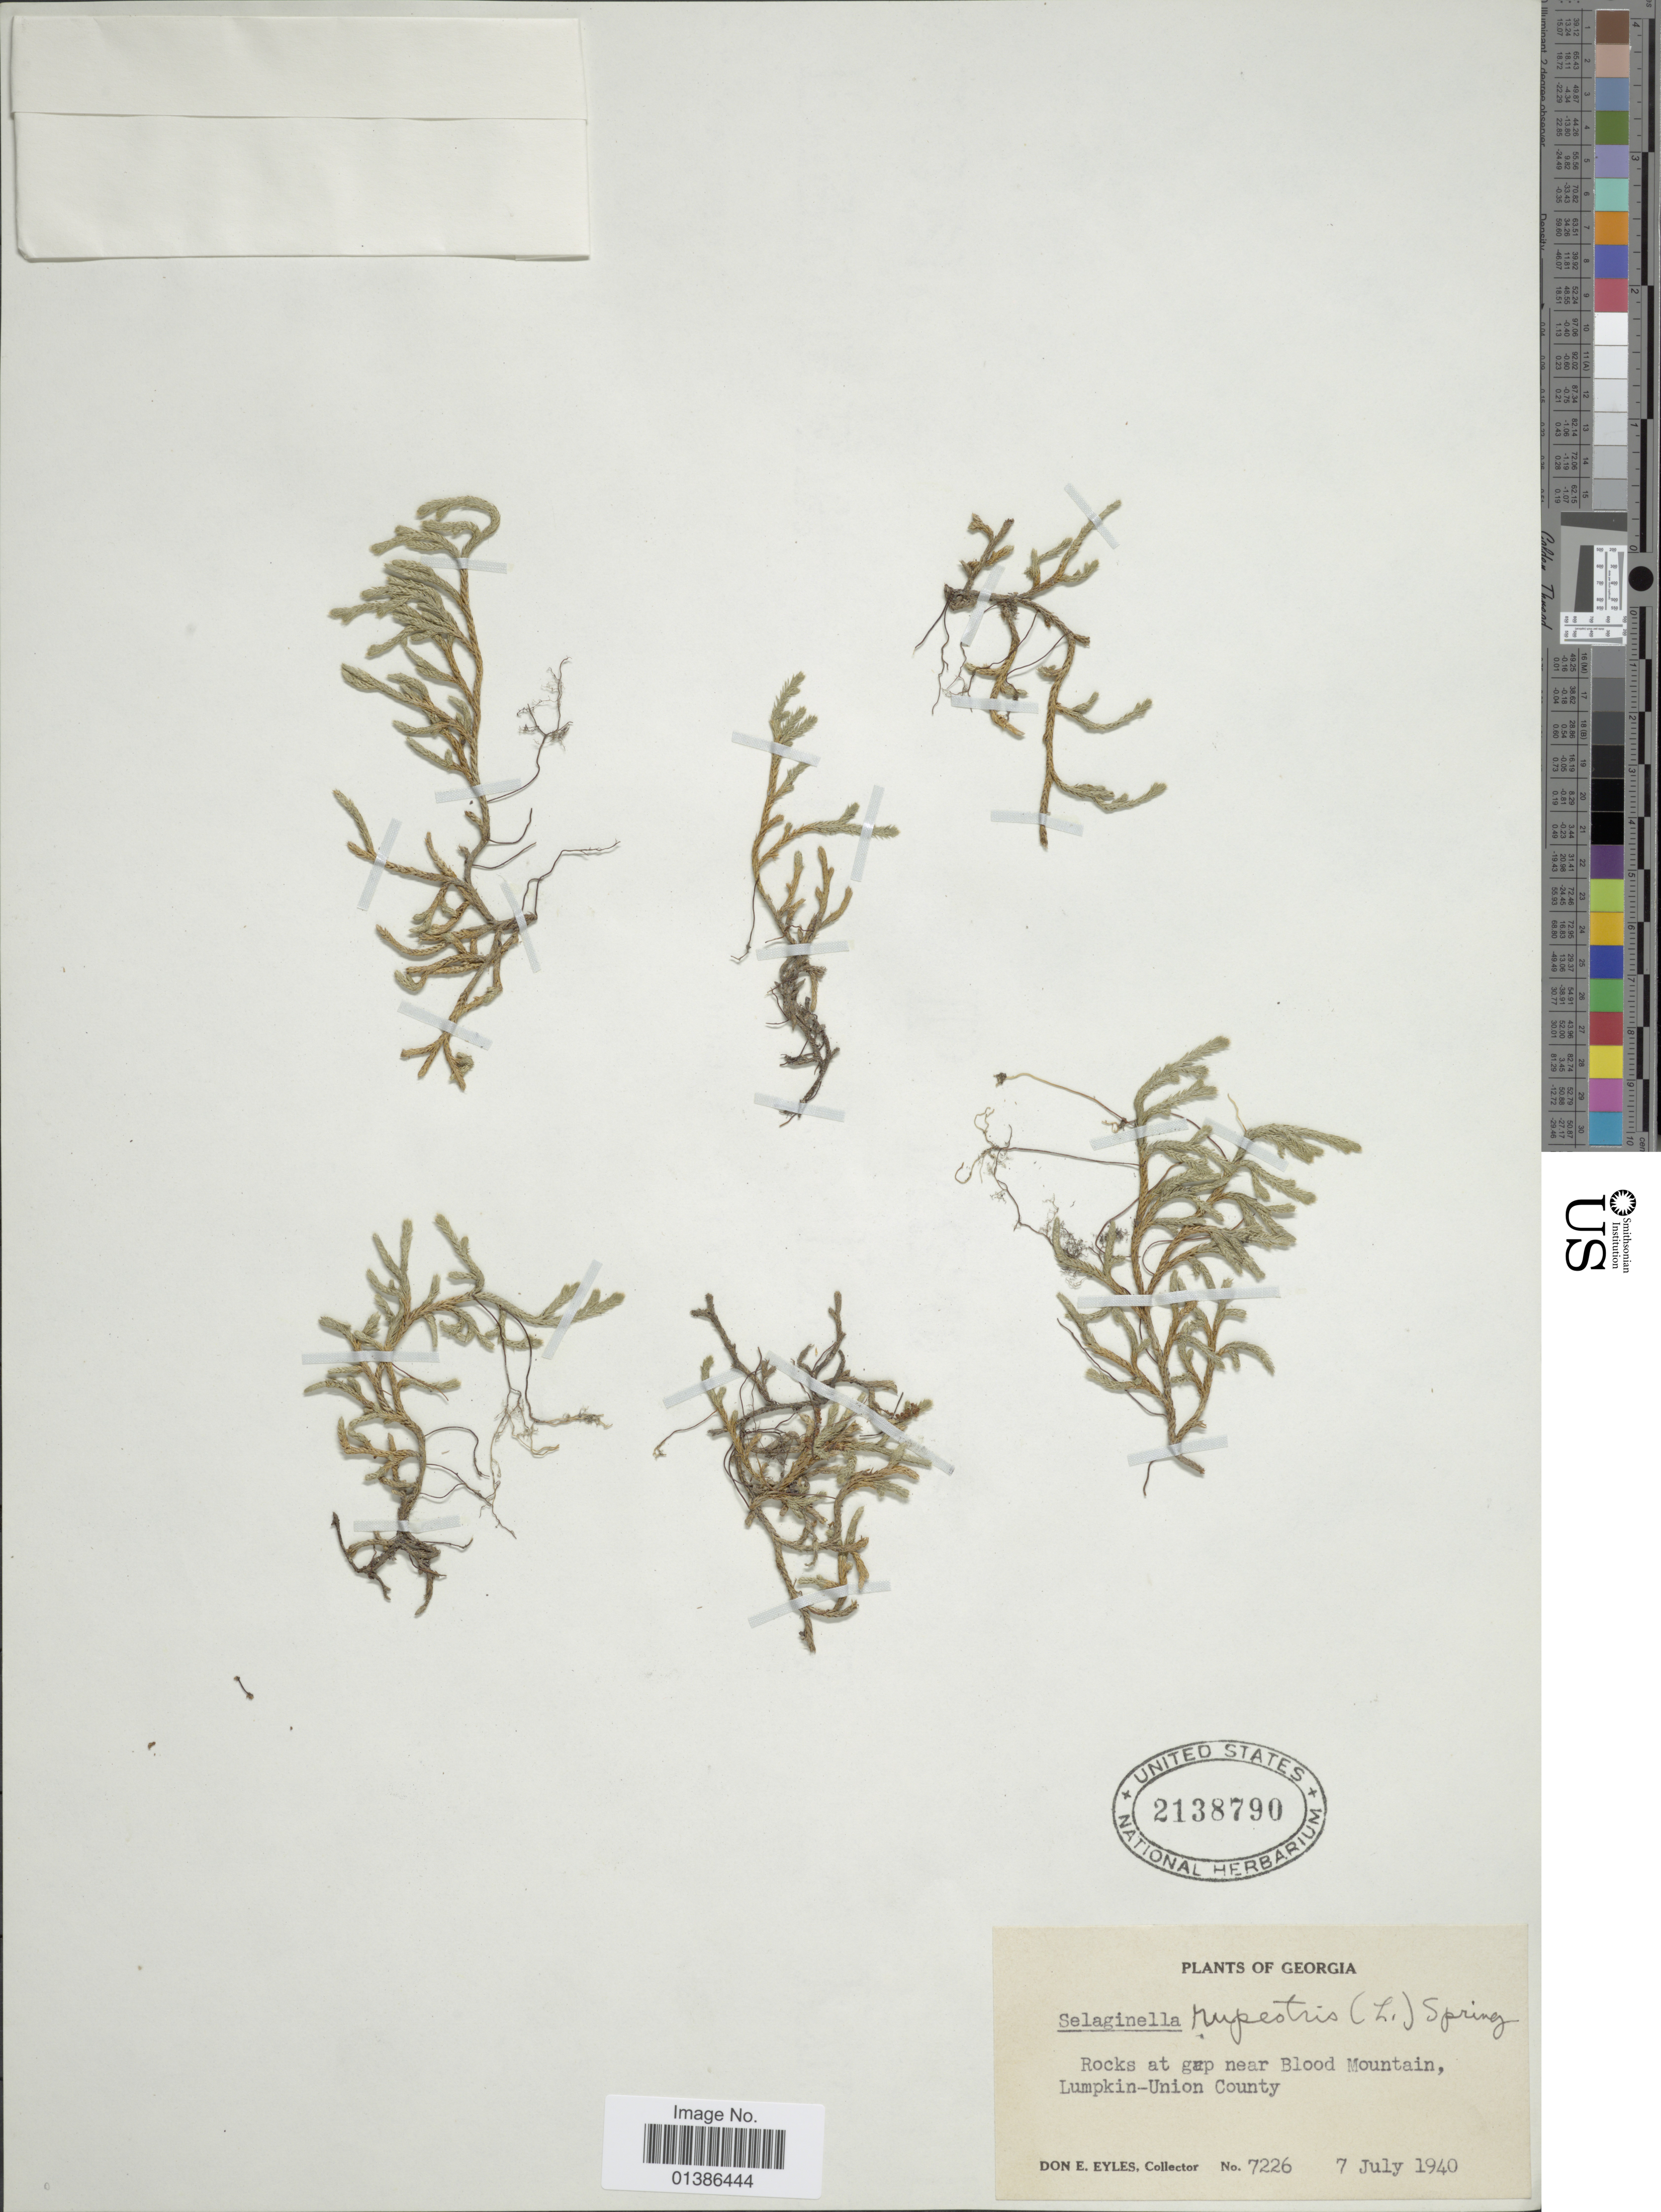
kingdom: Plantae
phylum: Tracheophyta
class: Lycopodiopsida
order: Selaginellales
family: Selaginellaceae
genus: Selaginella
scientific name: Selaginella rupestris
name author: (L.) Spring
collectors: D. Eyles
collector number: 7226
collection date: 1940-07-07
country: United States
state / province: Georgia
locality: Rock at gap near Blood Mountain, Lumpkin-Union County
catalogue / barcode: US 2138790